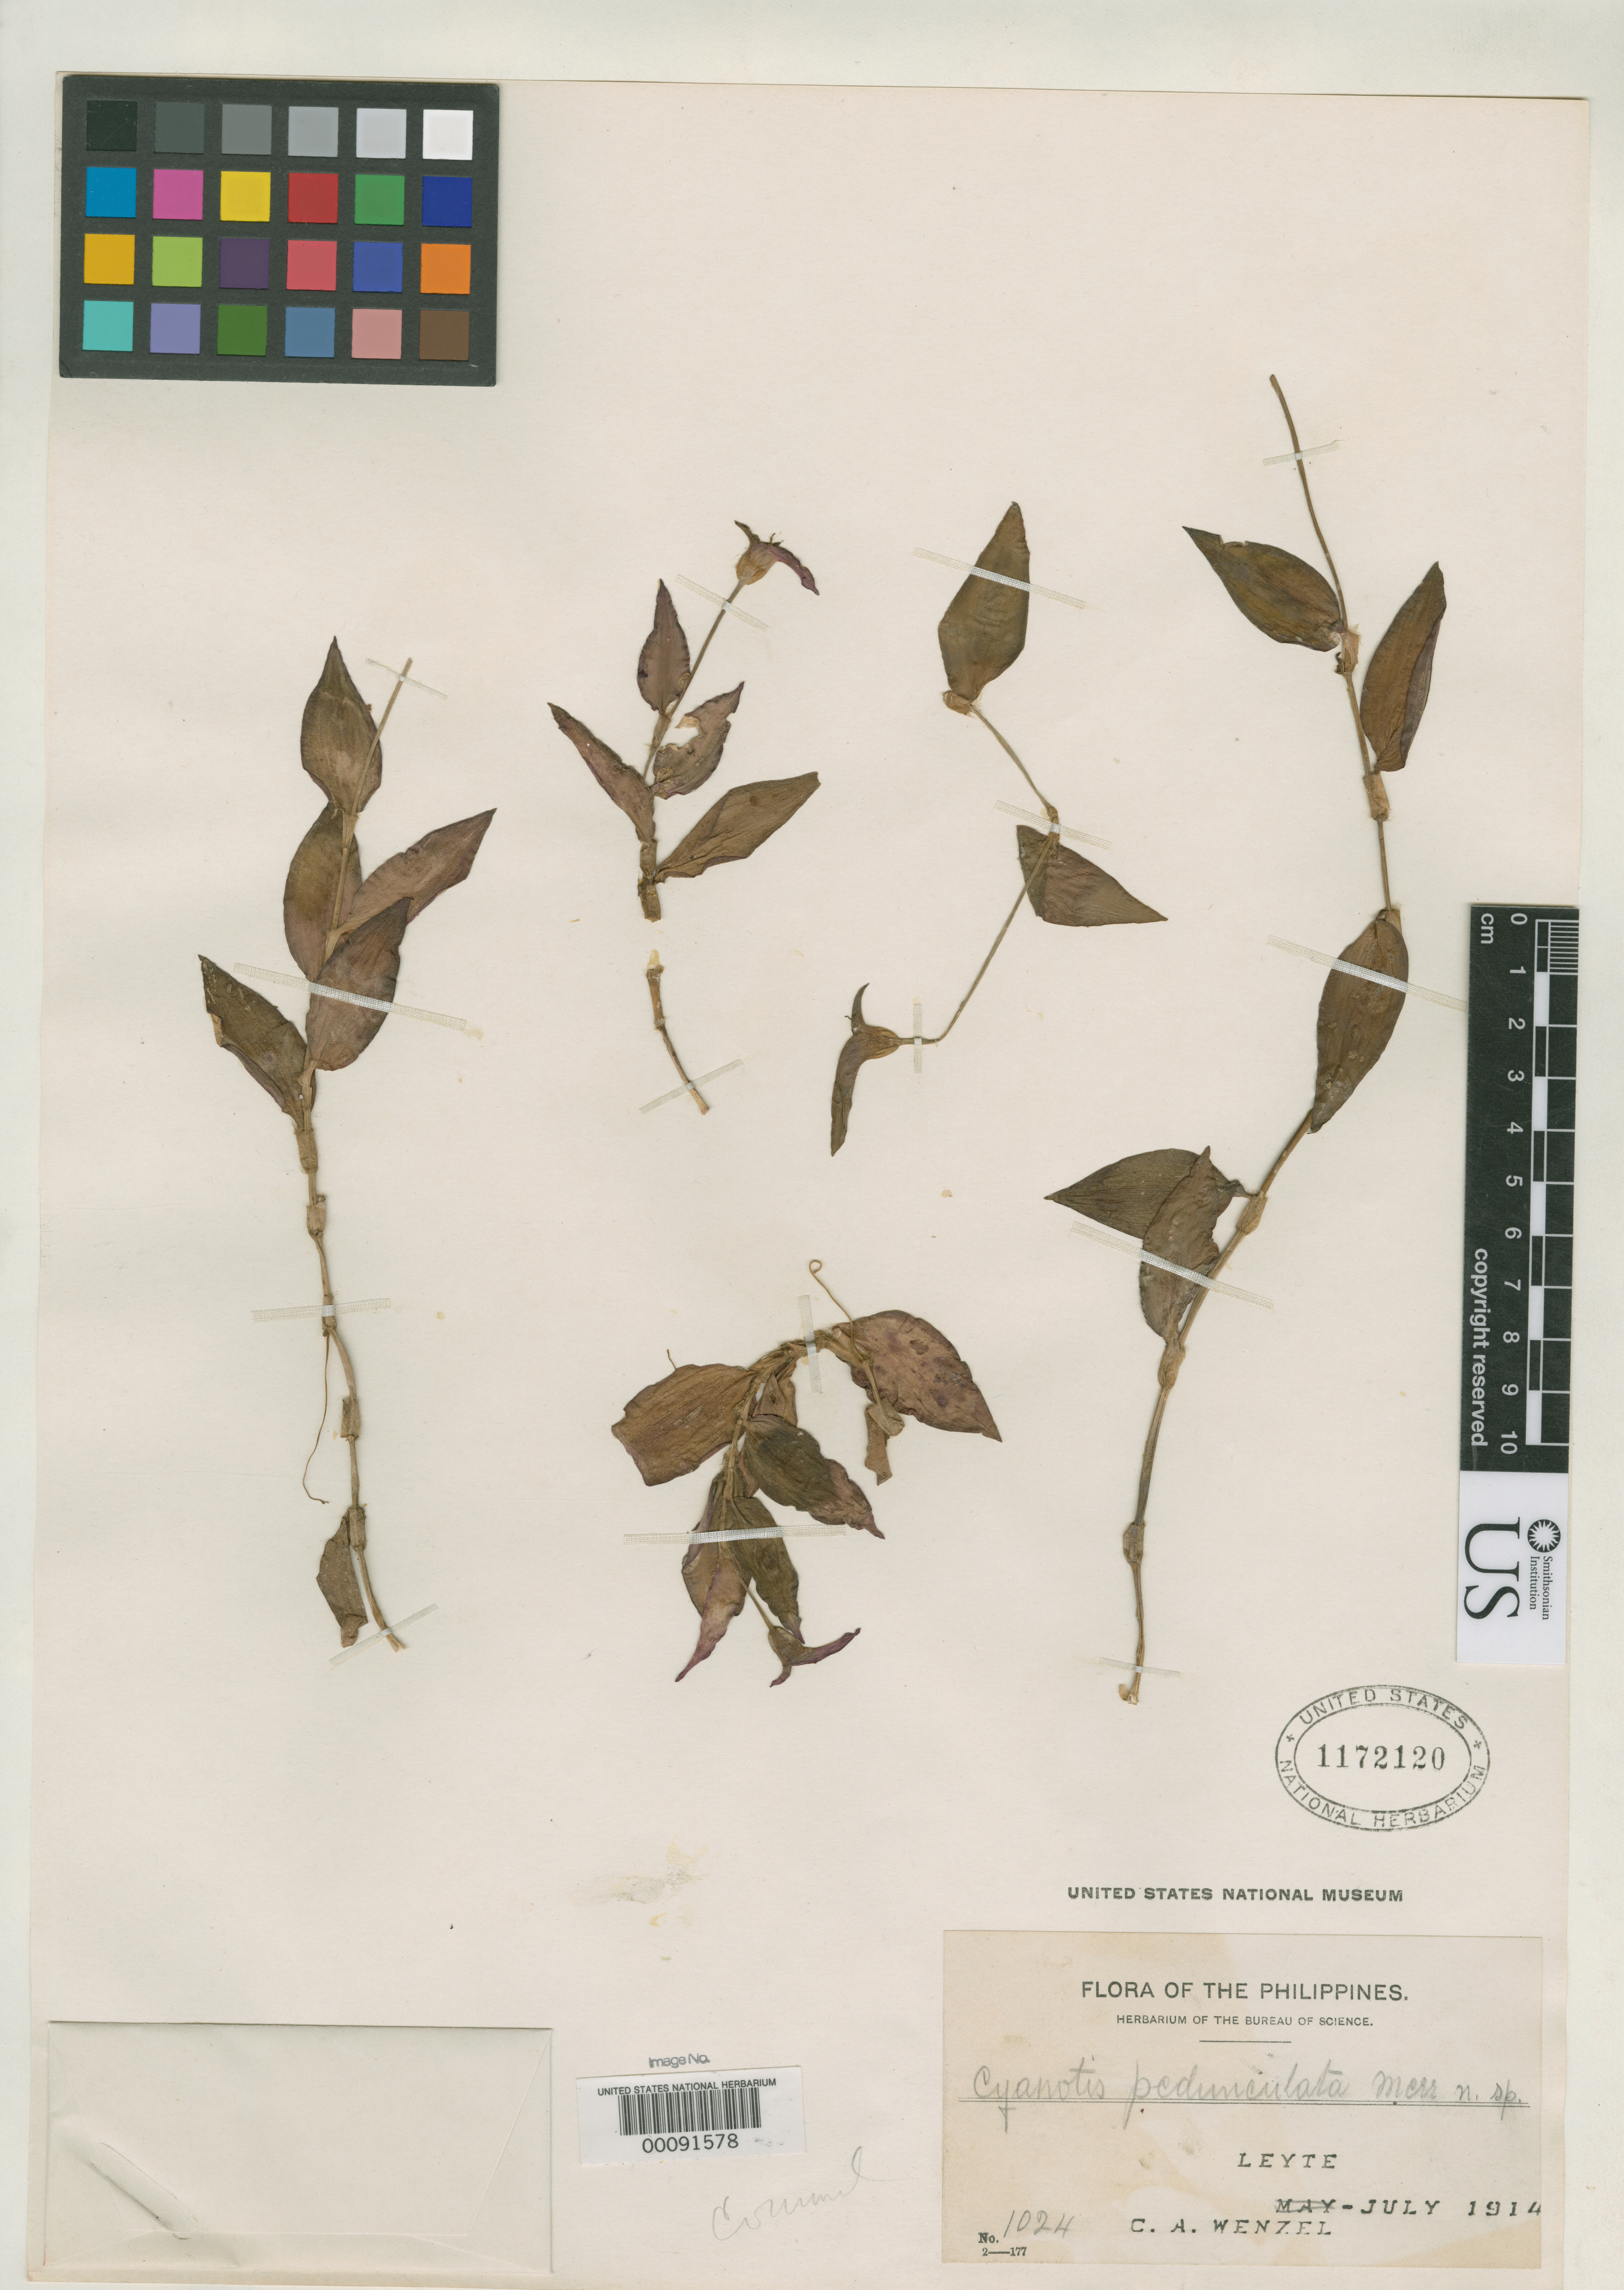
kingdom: Plantae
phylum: Tracheophyta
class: Liliopsida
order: Commelinales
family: Commelinaceae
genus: Cyanotis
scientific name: Cyanotis pedunculata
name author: Merr.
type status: Isotype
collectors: C. Wenzel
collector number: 1024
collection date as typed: Jul 1914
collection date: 1914-07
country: Philippines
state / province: Eastern Visayas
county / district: Leyte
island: Leyte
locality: Buenavista, near Jaro.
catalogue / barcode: US 1172120